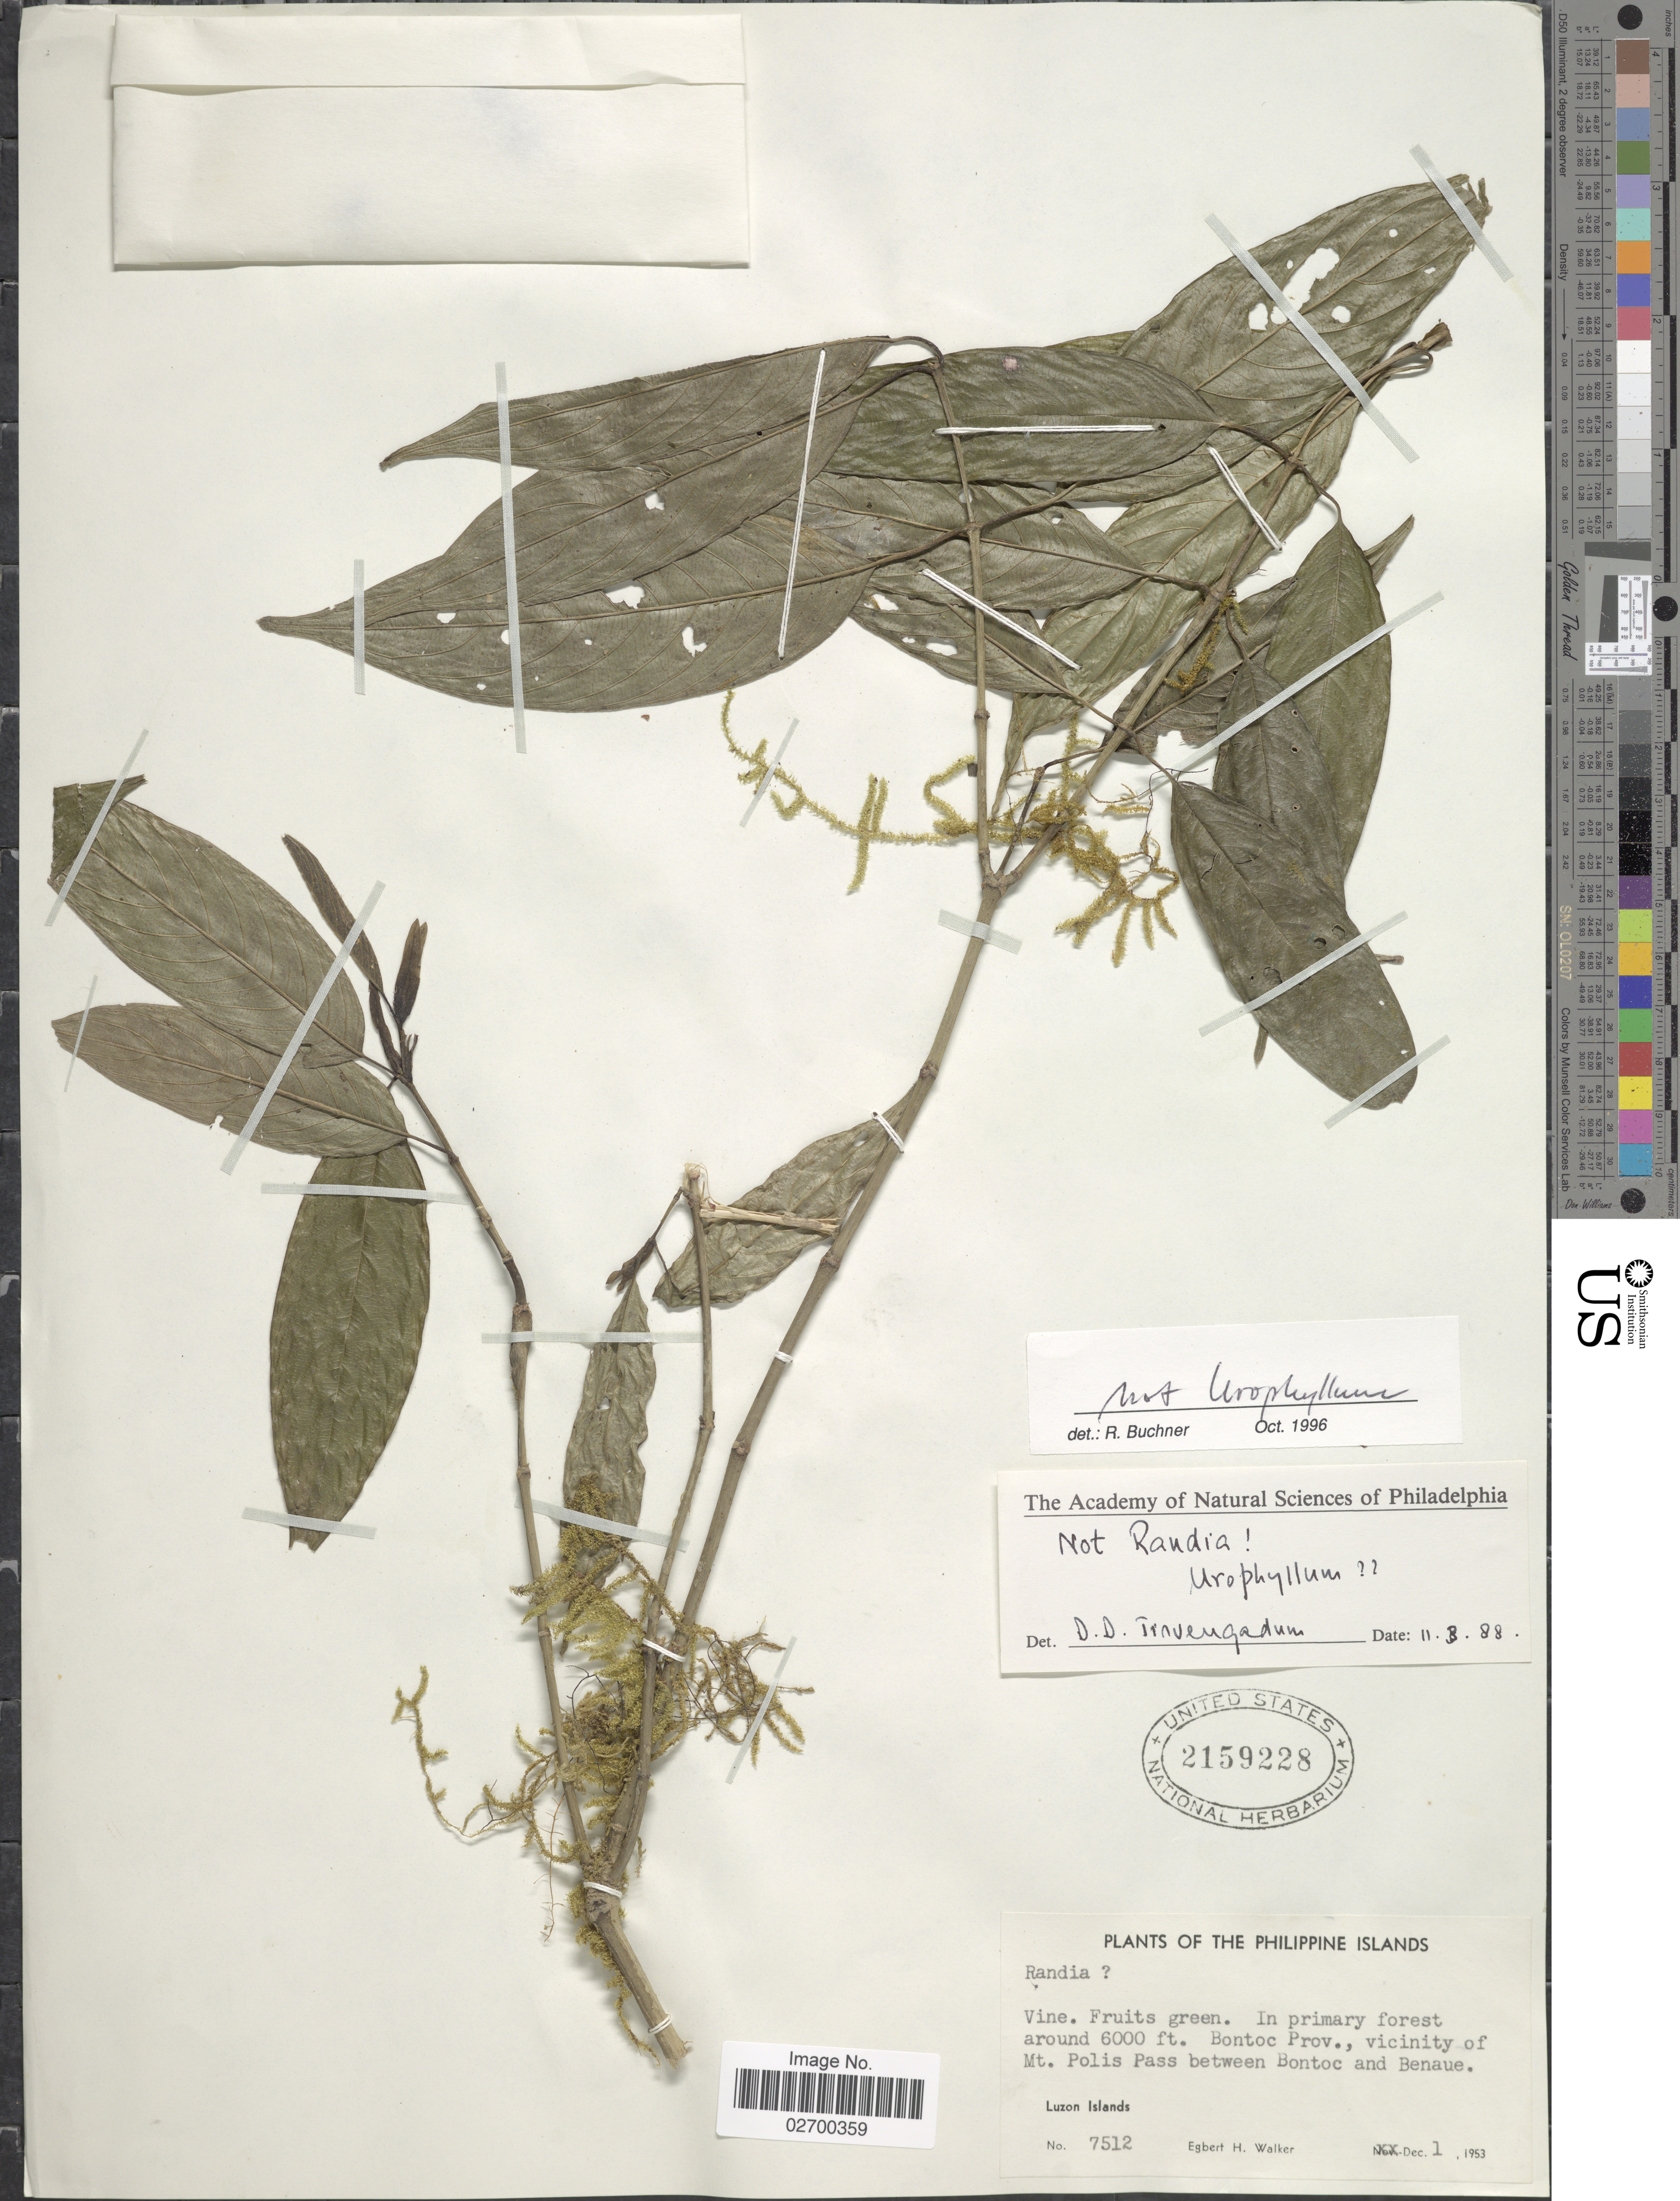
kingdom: Plantae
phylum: Tracheophyta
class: Magnoliopsida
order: Gentianales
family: Rubiaceae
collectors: E. H. Walker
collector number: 7512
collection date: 1953-12-01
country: Philippines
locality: Bontoc Prov., vicinity of Mt. Polis Pass between Bontoc and Benaue. Luzon Islands.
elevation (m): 1829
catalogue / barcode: US 2159228